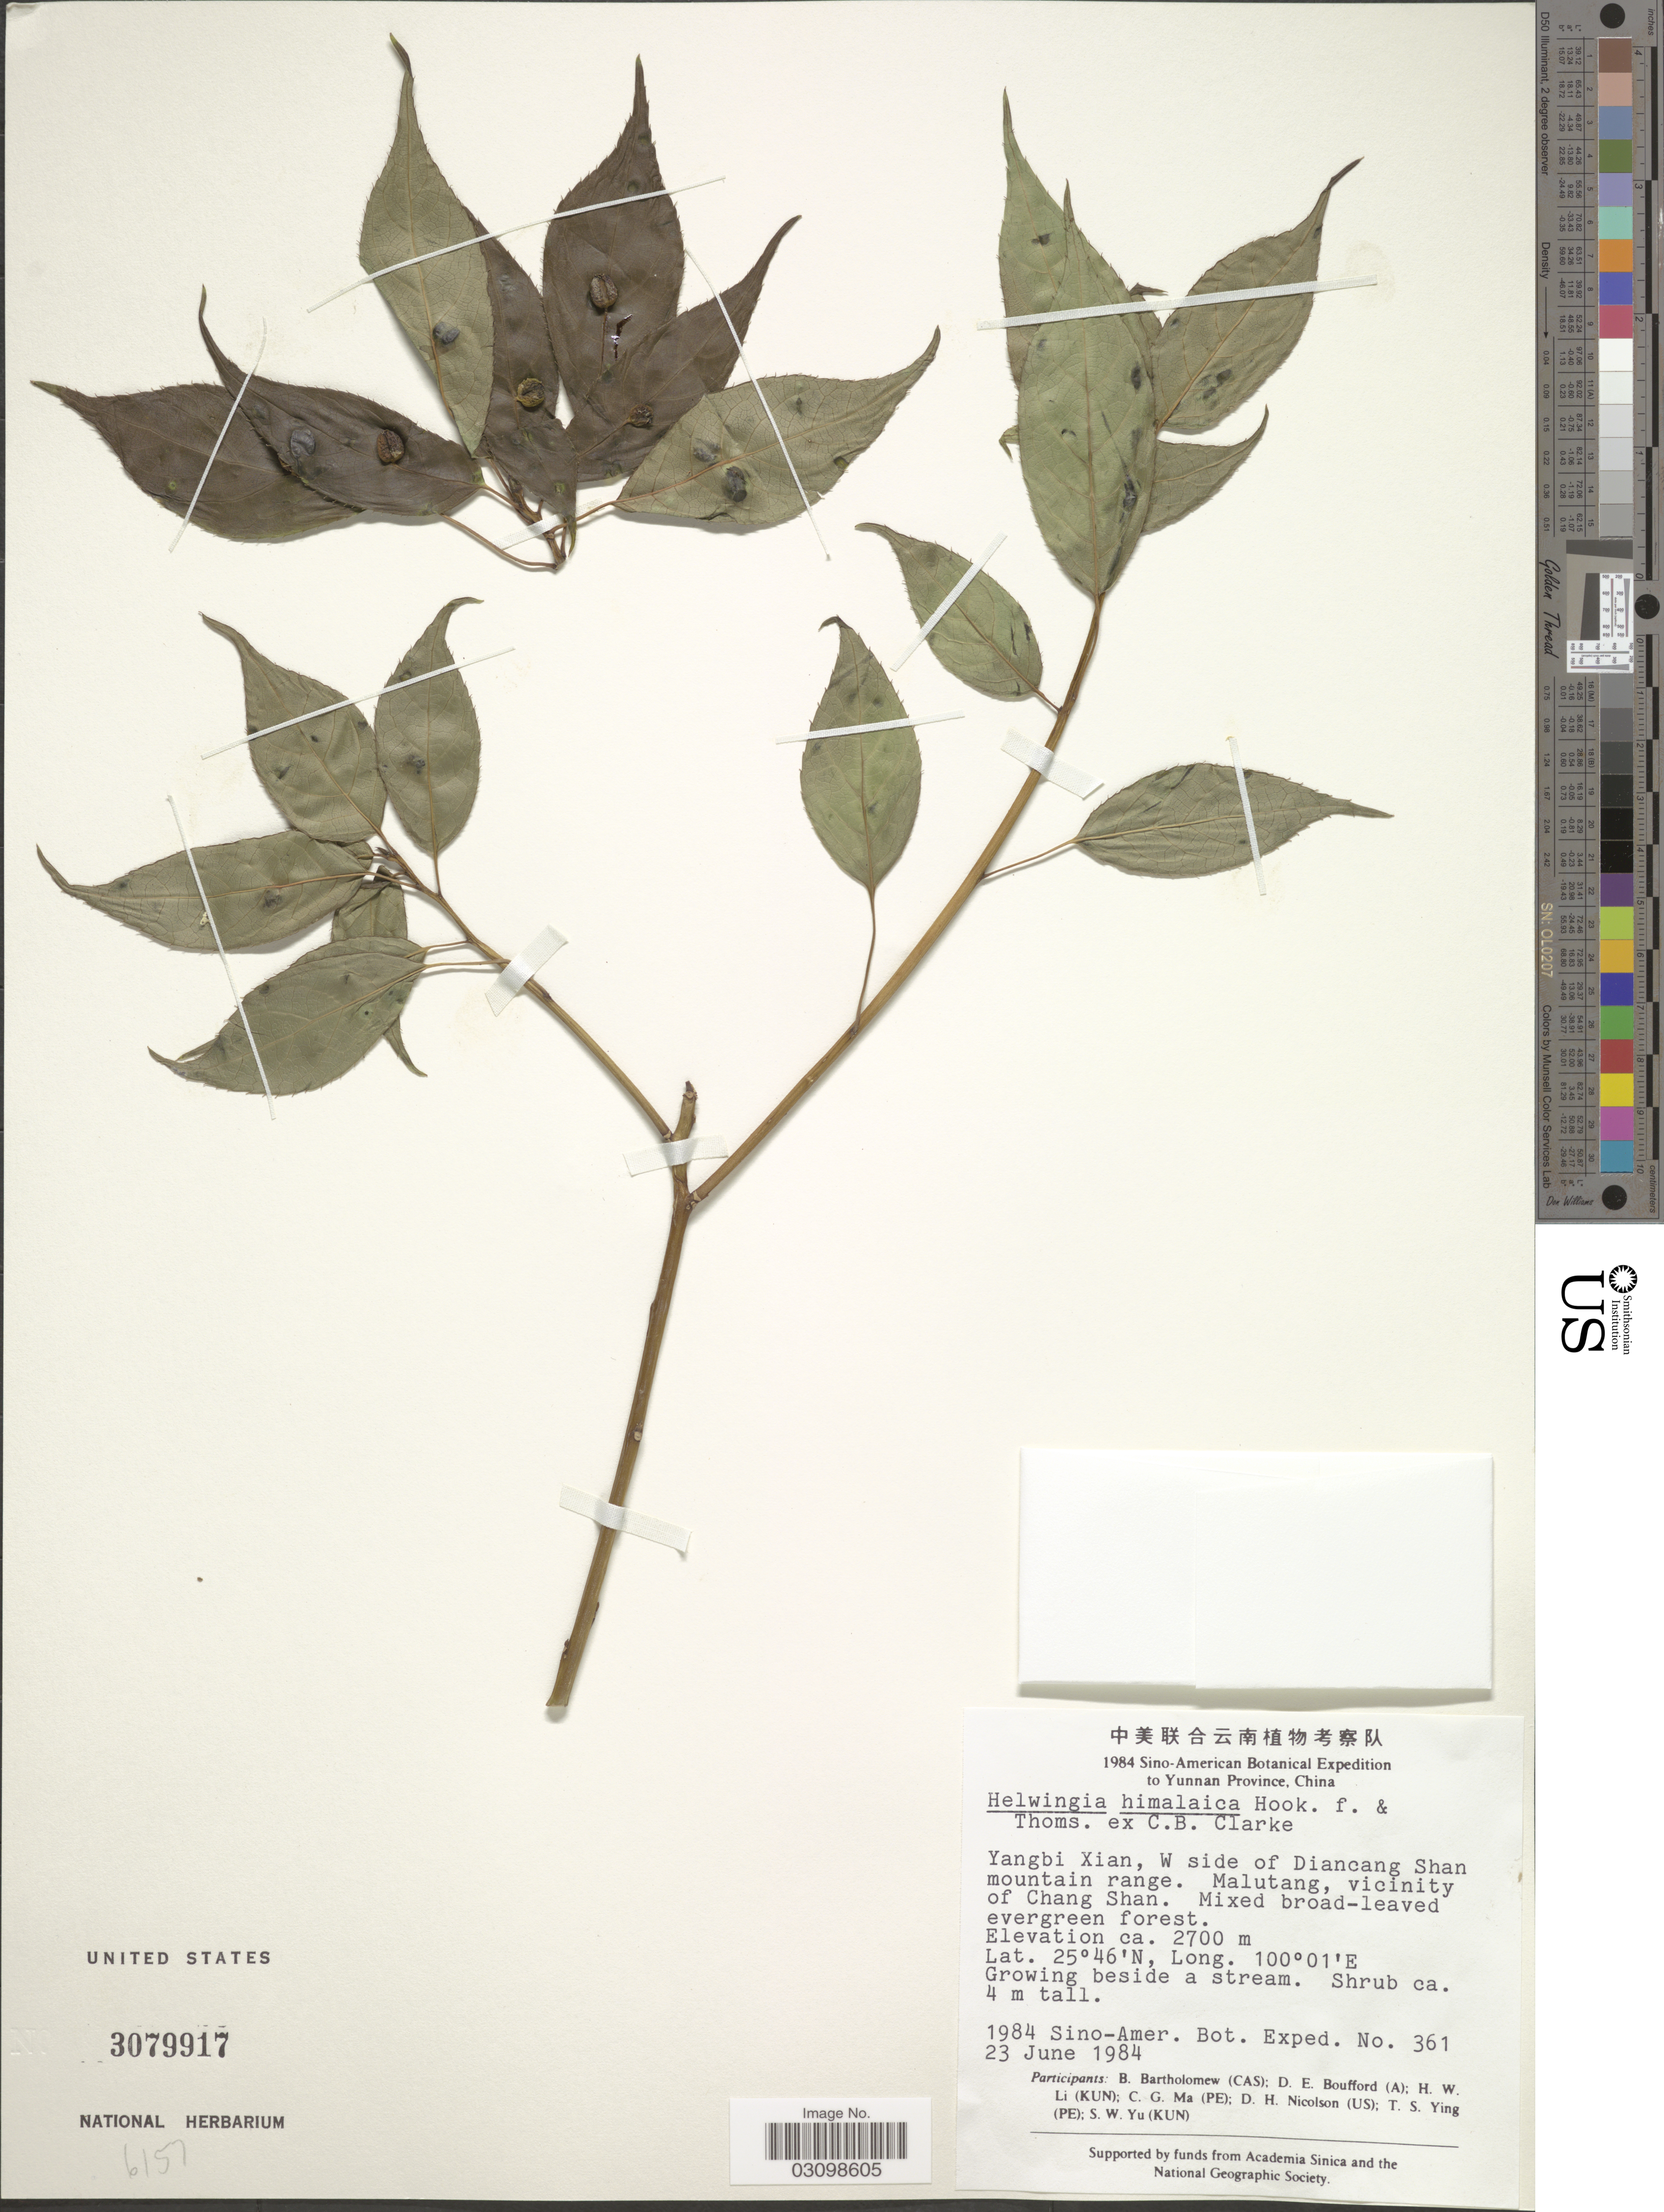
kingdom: Plantae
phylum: Tracheophyta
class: Magnoliopsida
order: Aquifoliales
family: Helwingiaceae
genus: Helwingia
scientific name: Helwingia himalaica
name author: Hook. f. & Thomson ex C.B. Clarke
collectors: B. Bartholomew, D. E. Boufford, H. W. Li, C. Ma & et al.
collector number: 361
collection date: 1984-06-23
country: China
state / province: Yunnan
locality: Yangbi Xian, W side of Diancang Shan mountain range. Malutang, vicinity of Chang Shan.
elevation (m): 2700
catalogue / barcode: US 3079917